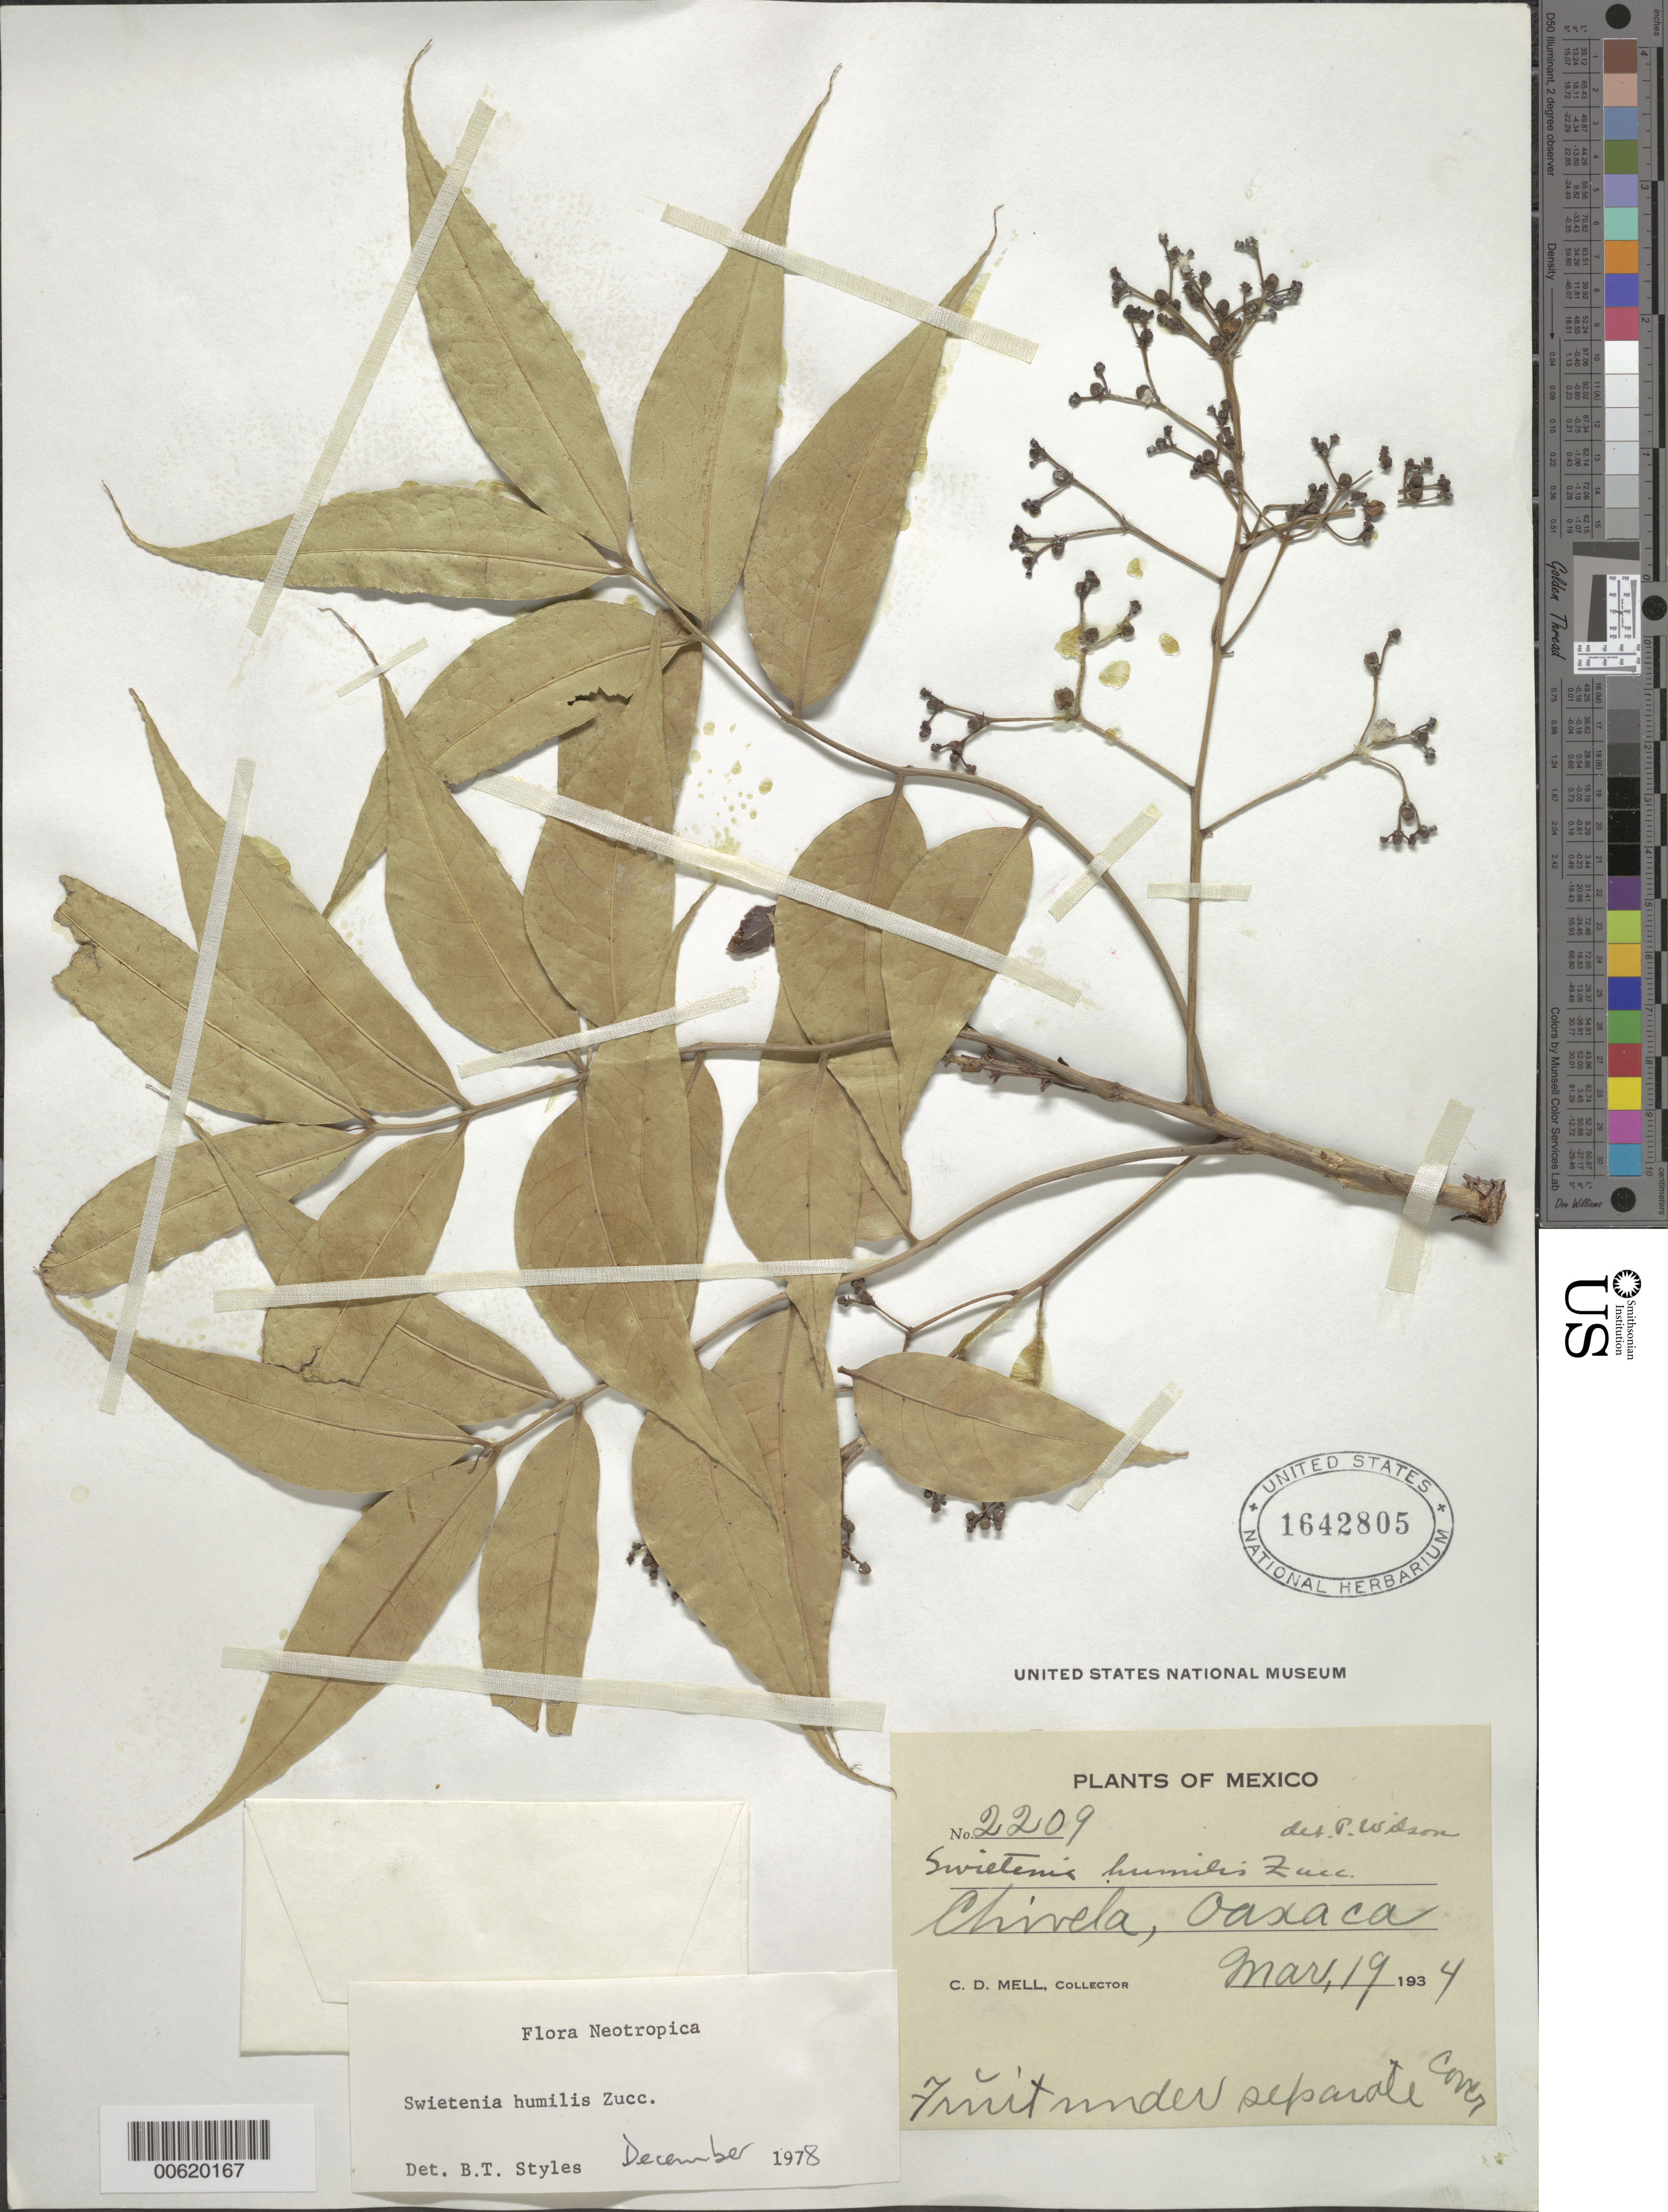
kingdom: Plantae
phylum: Tracheophyta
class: Magnoliopsida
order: Sapindales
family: Meliaceae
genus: Swietenia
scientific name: Swietenia humilis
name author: Zucc.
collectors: C. D. Mell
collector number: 2209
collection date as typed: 19 Mar 1934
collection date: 1934-03-19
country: Mexico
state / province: Oaxaca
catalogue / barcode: US 1642805